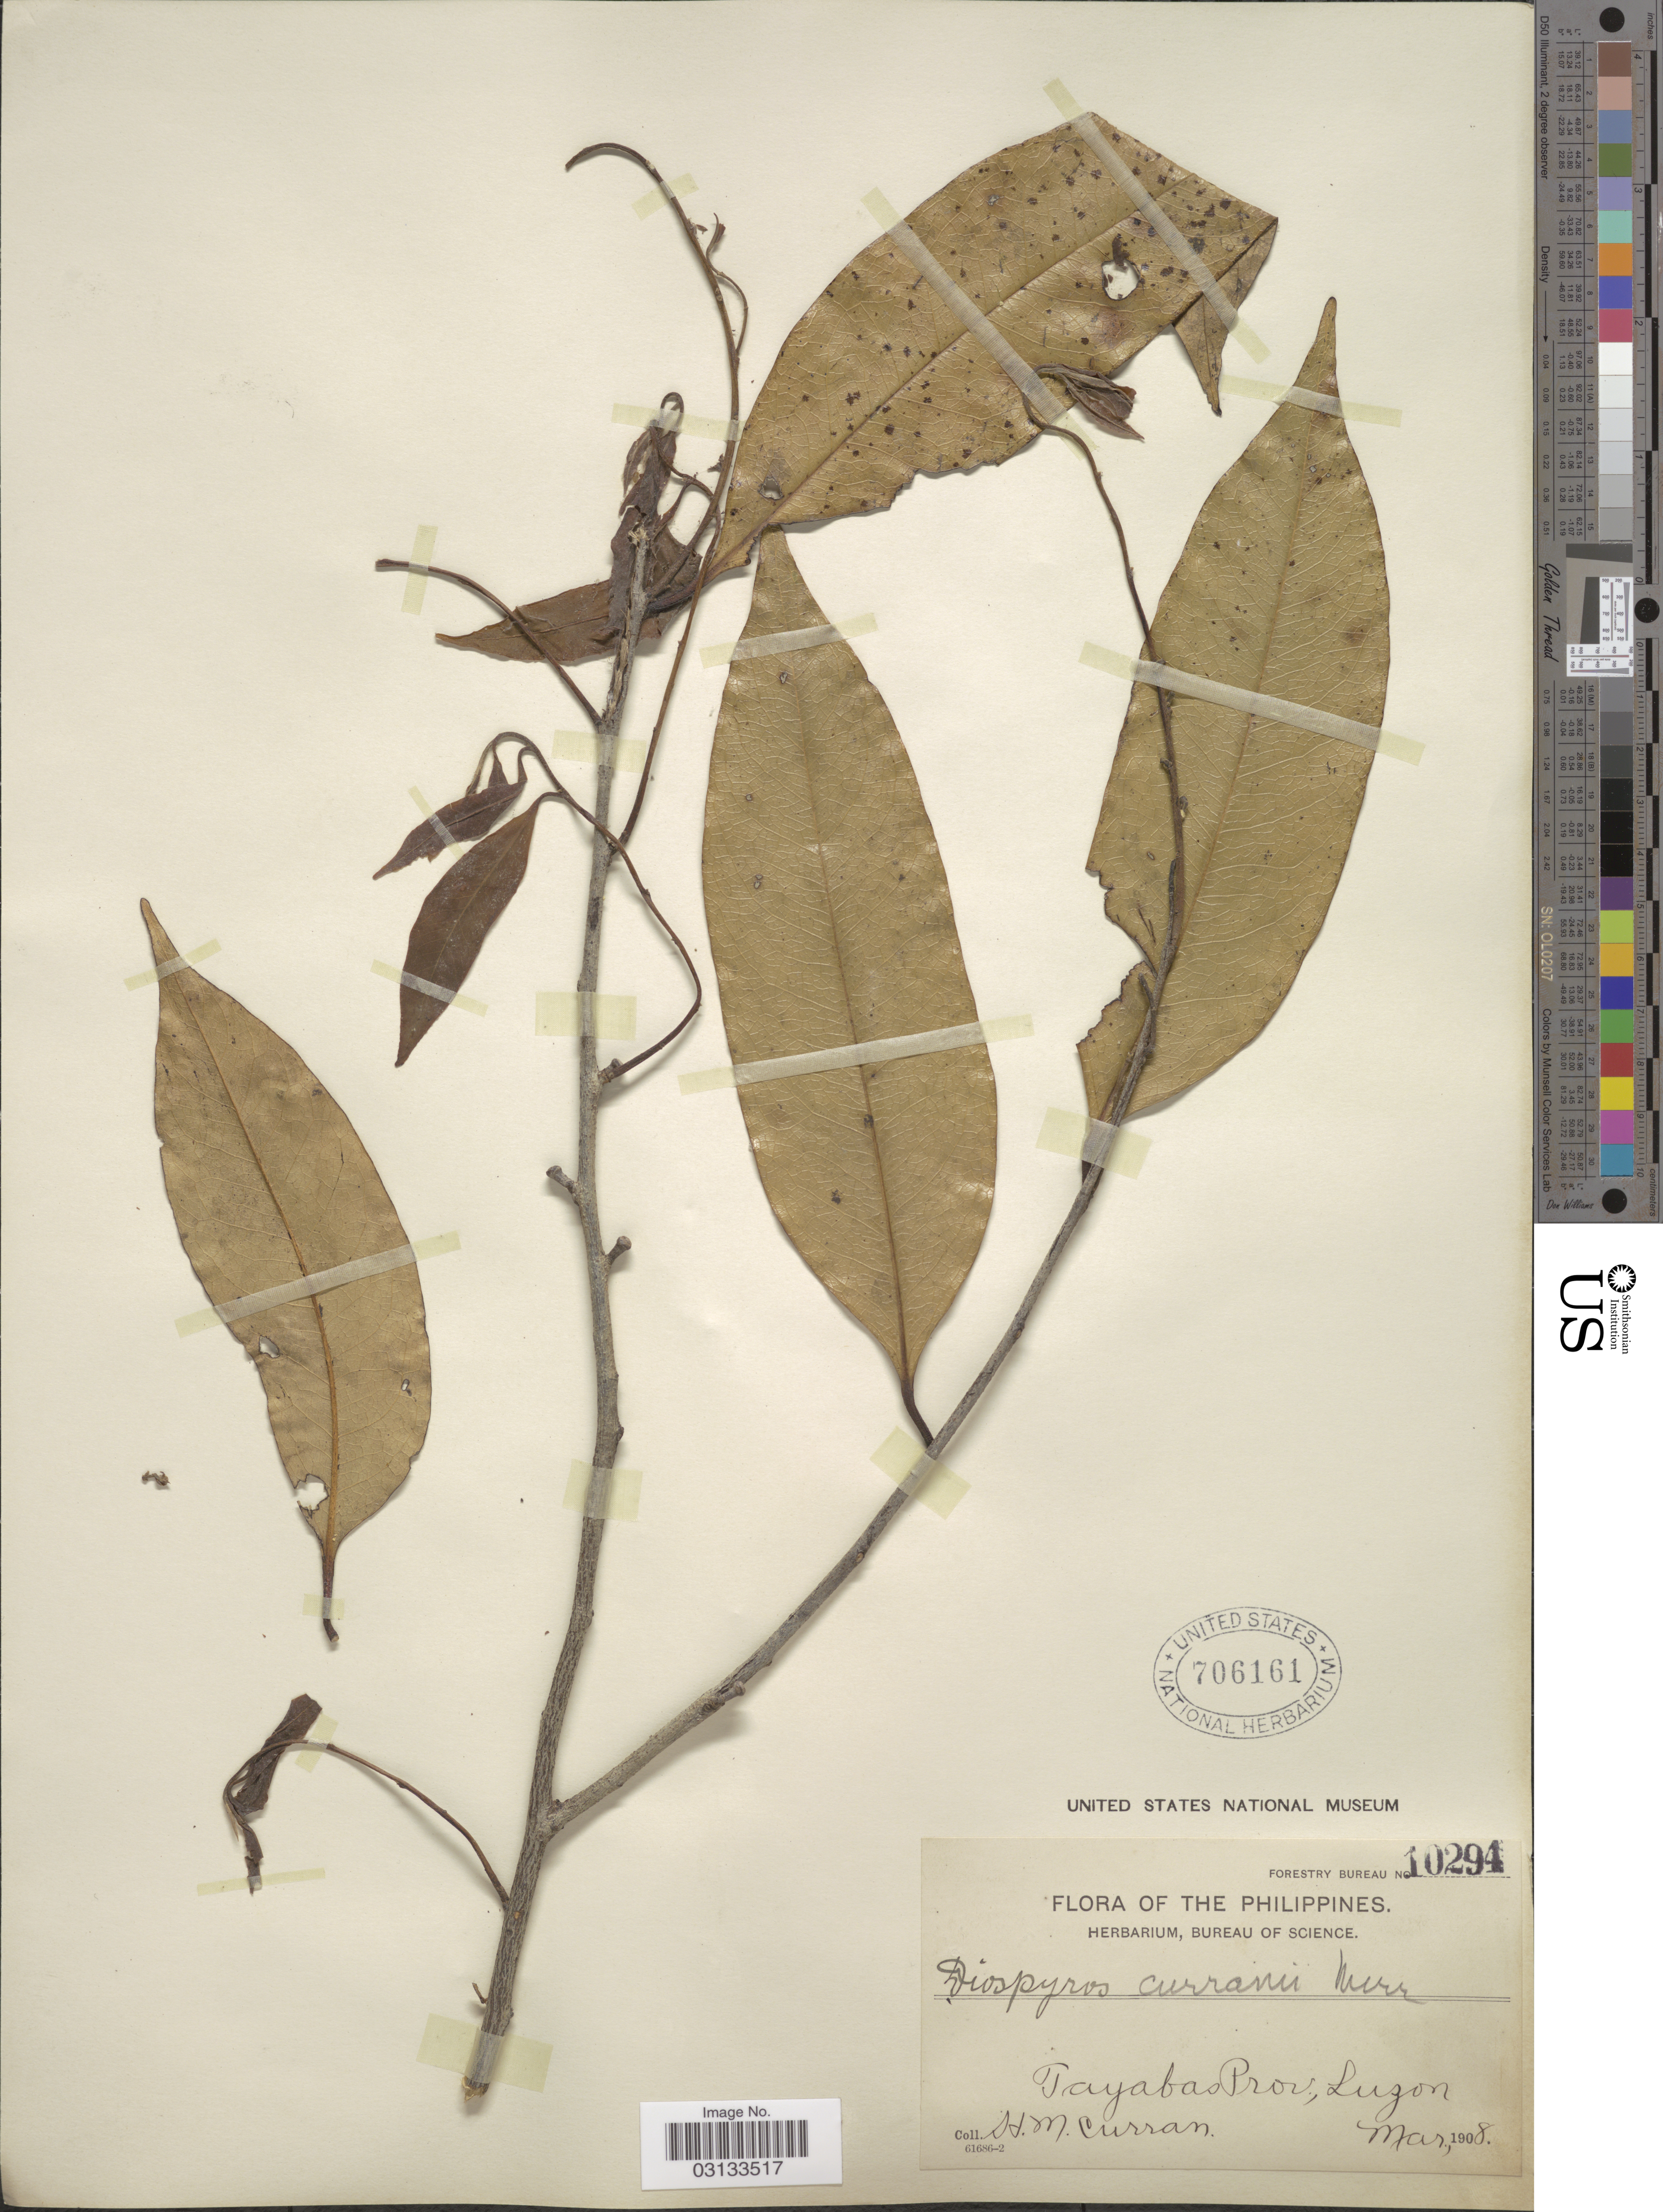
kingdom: Plantae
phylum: Tracheophyta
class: Magnoliopsida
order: Ericales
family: Ebenaceae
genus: Diospyros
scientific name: Diospyros curranii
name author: Merr.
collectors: H. M. Curran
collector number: Forestry Bureau 10294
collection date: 1908-03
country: Philippines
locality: Tayabas Prov., Luzon.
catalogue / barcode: US 706161